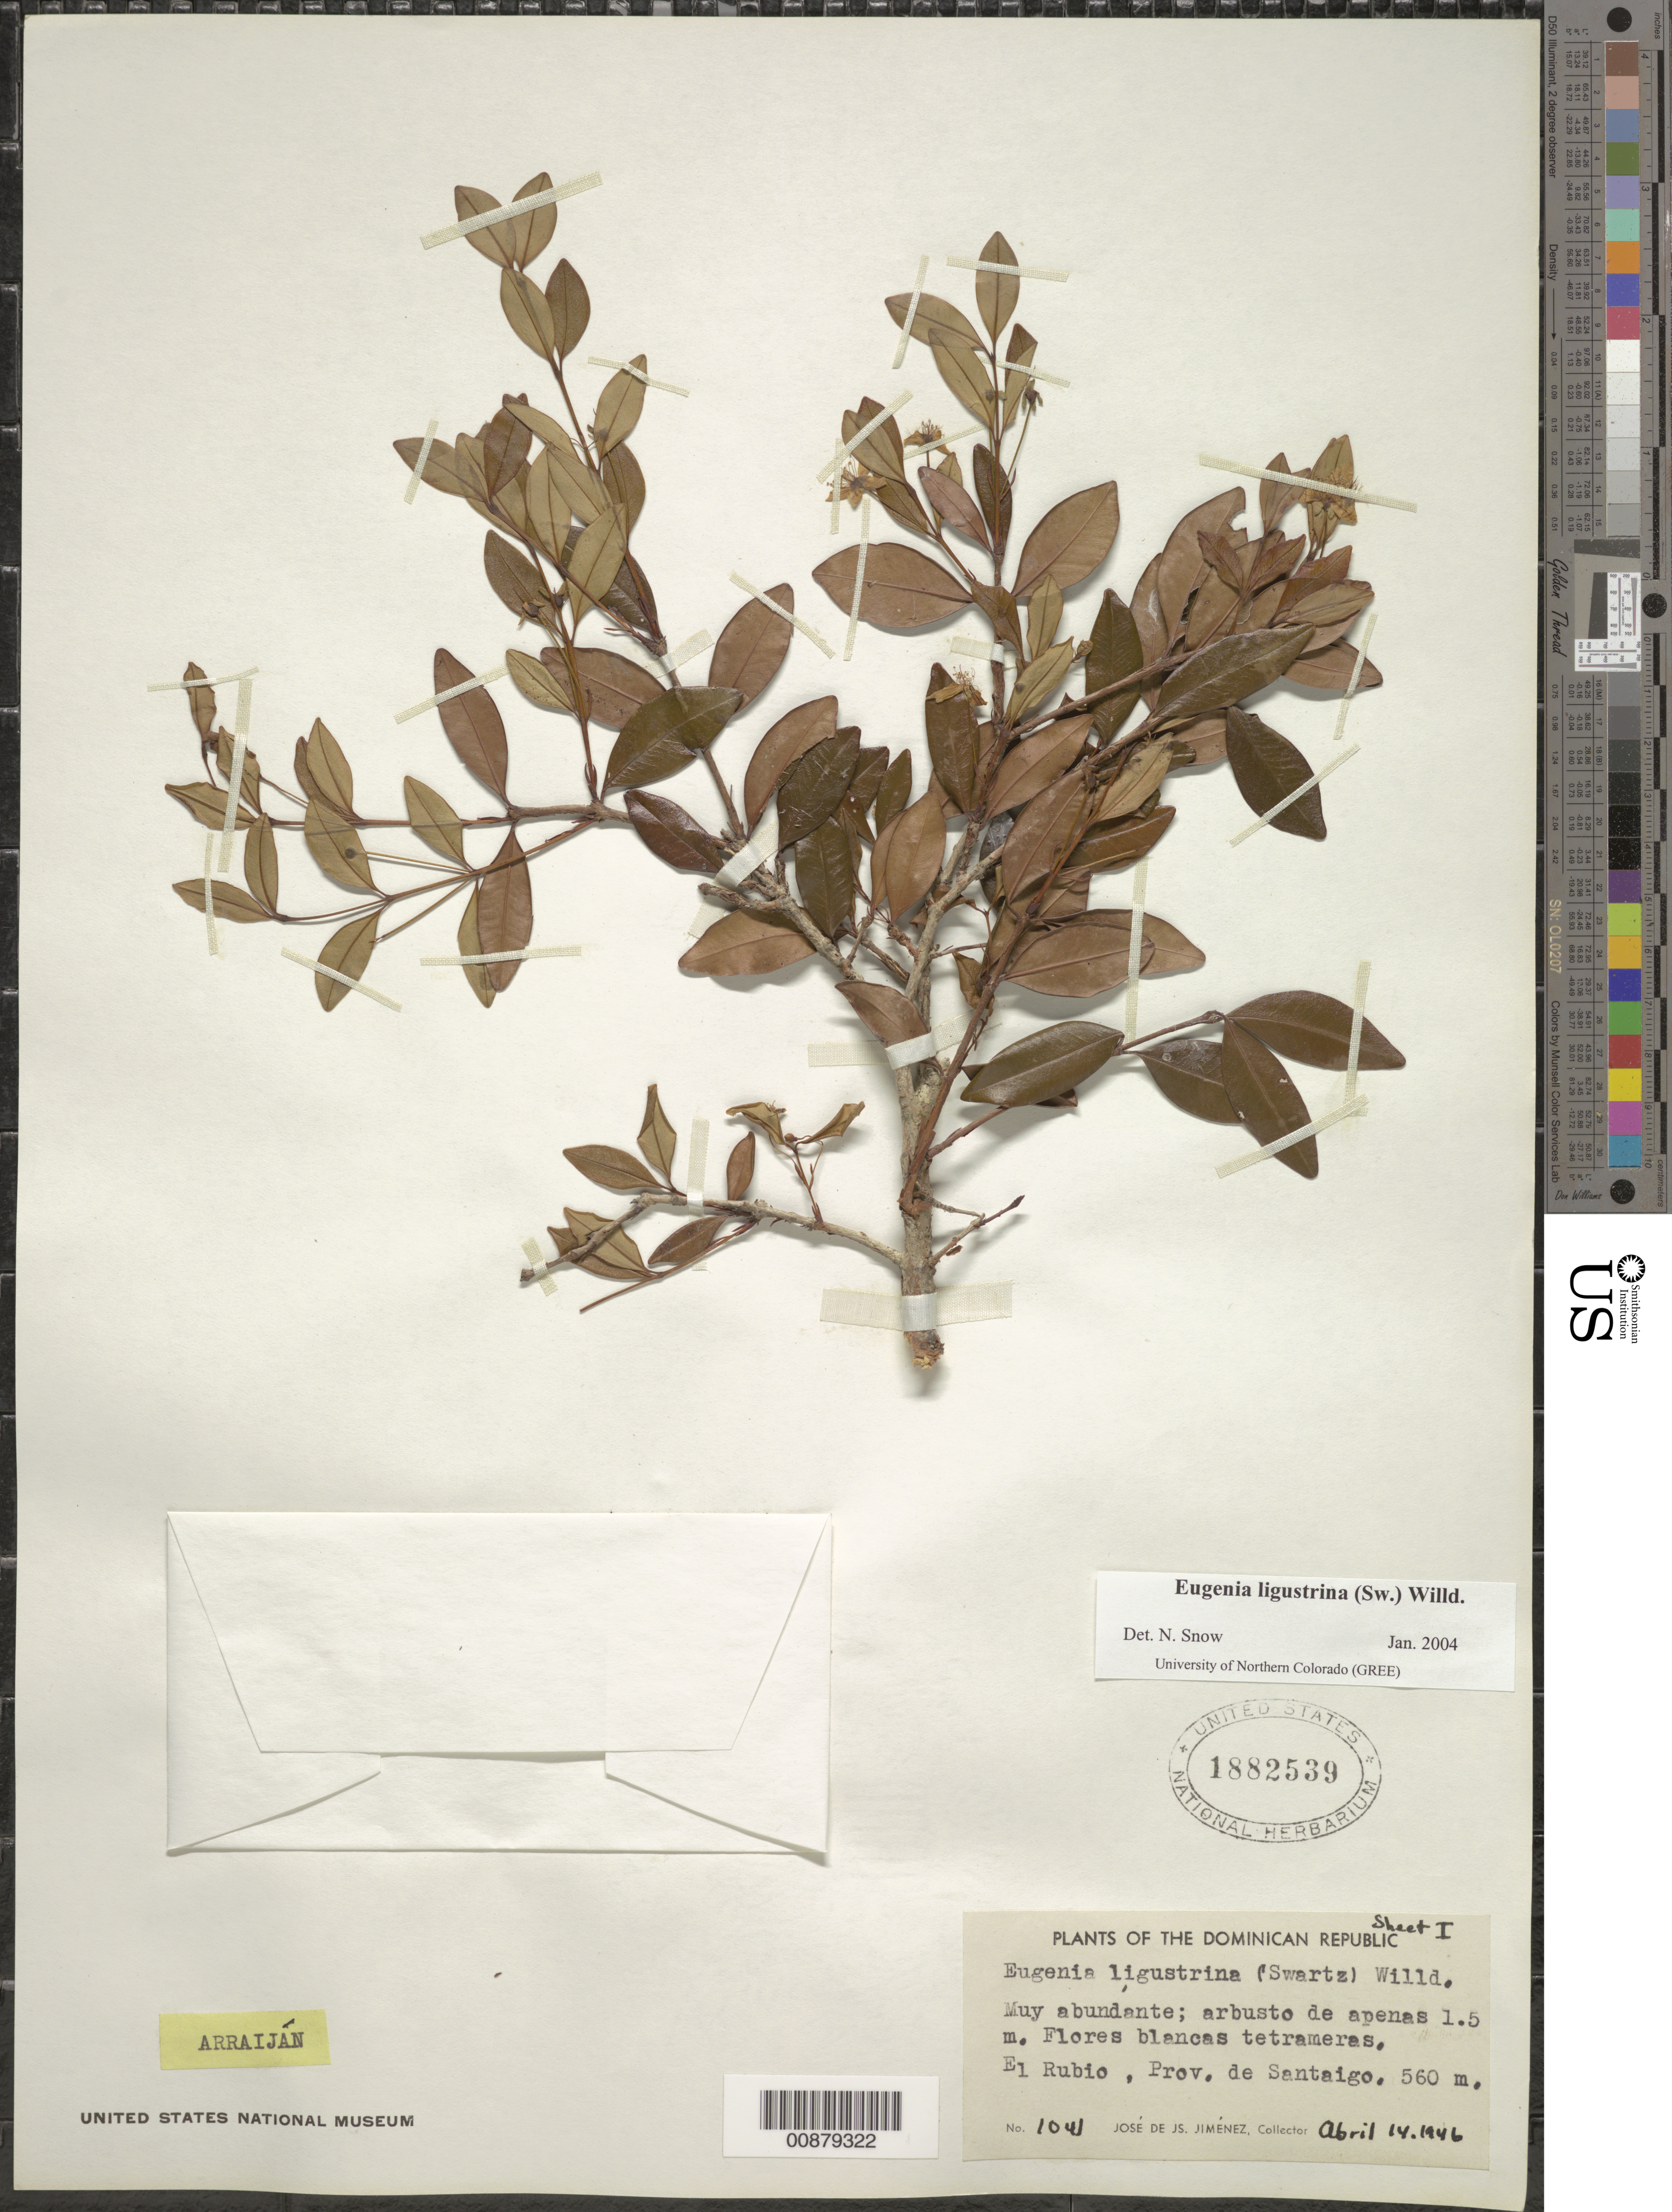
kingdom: Plantae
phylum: Tracheophyta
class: Magnoliopsida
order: Myrtales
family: Myrtaceae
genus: Eugenia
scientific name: Eugenia ligustrina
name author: (Sw.) Willd.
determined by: Snow, N. W.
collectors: J. J. Jiménez Almonte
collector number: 1041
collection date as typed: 14 Apr 1946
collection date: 1946-04-14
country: Dominican Republic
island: Hispaniola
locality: El Rubio, Prov. De Santiago.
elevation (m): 560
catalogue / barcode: US 1882539